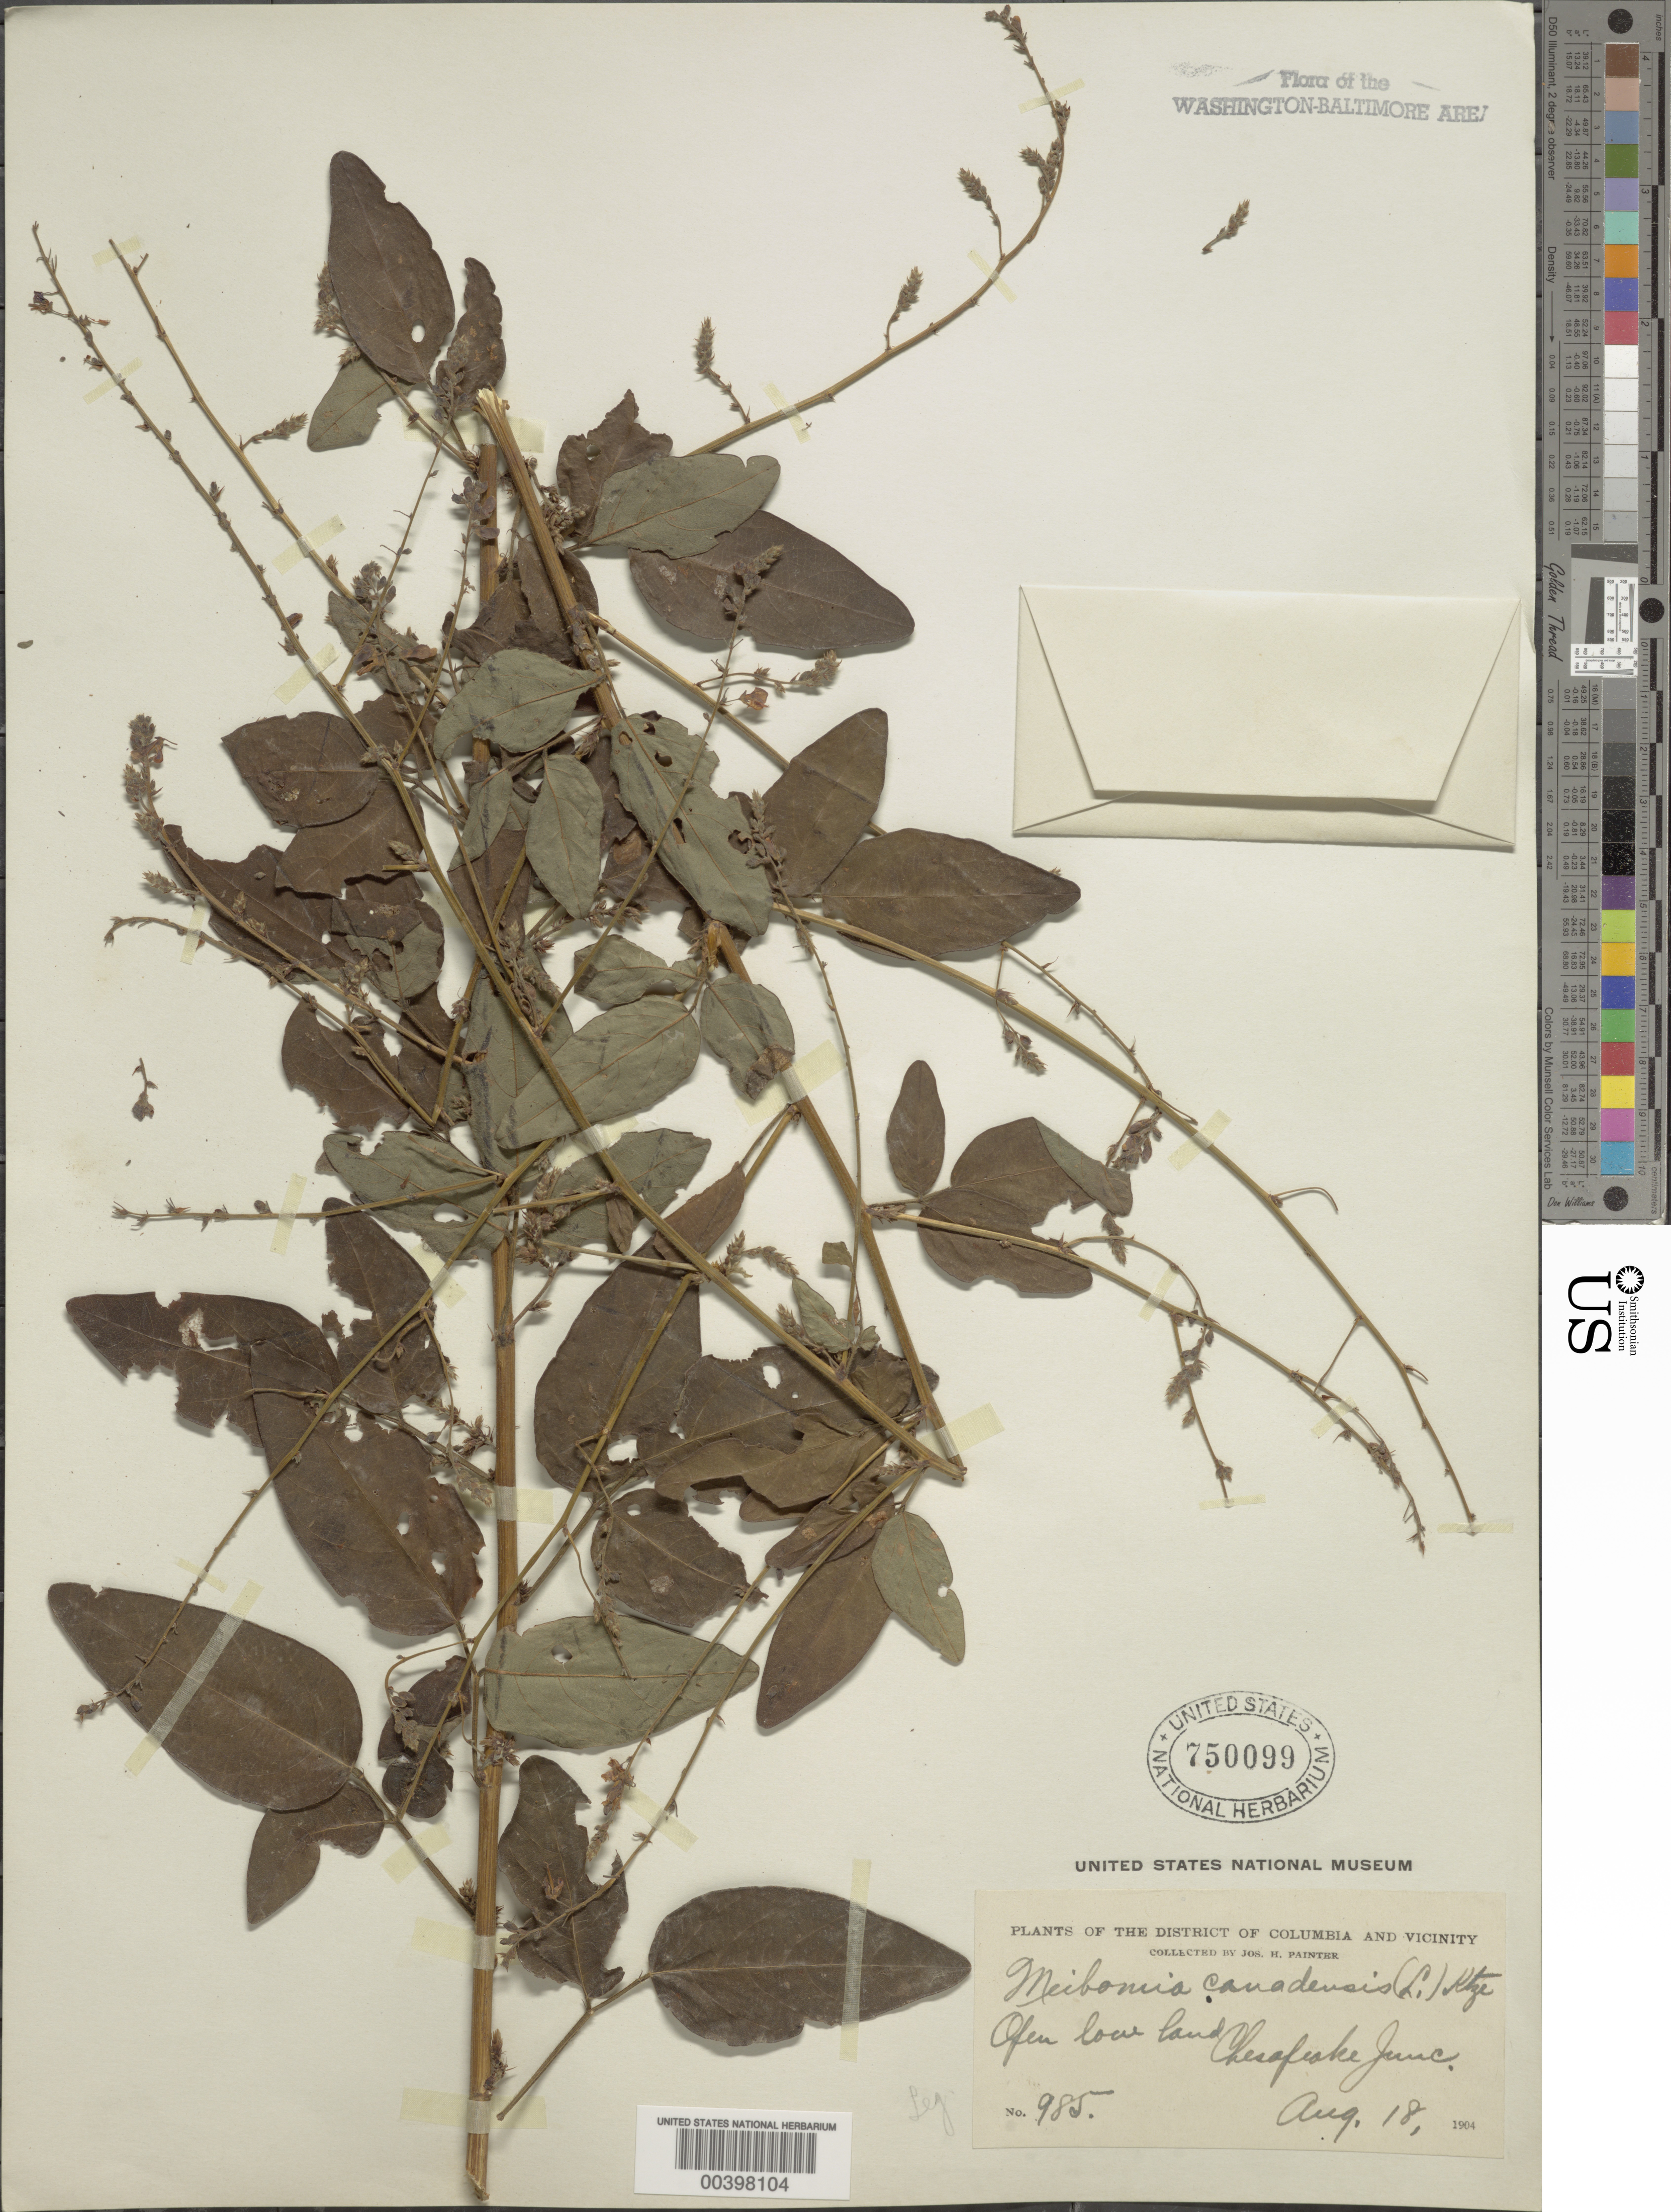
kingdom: Plantae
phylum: Tracheophyta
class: Magnoliopsida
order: Fabales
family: Fabaceae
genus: Desmodium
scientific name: Desmodium glabellum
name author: (Michx.) DC.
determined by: Strong, Mark T., (BOT), Smithsonian Institution - National Museum of Natural History (UNITED STATES)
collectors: J. H. Painter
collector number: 985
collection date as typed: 18 Aug 1904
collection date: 1904-08-18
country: United States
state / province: Maryland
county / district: Prince George's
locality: Chesapeake Junction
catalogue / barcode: US 750099